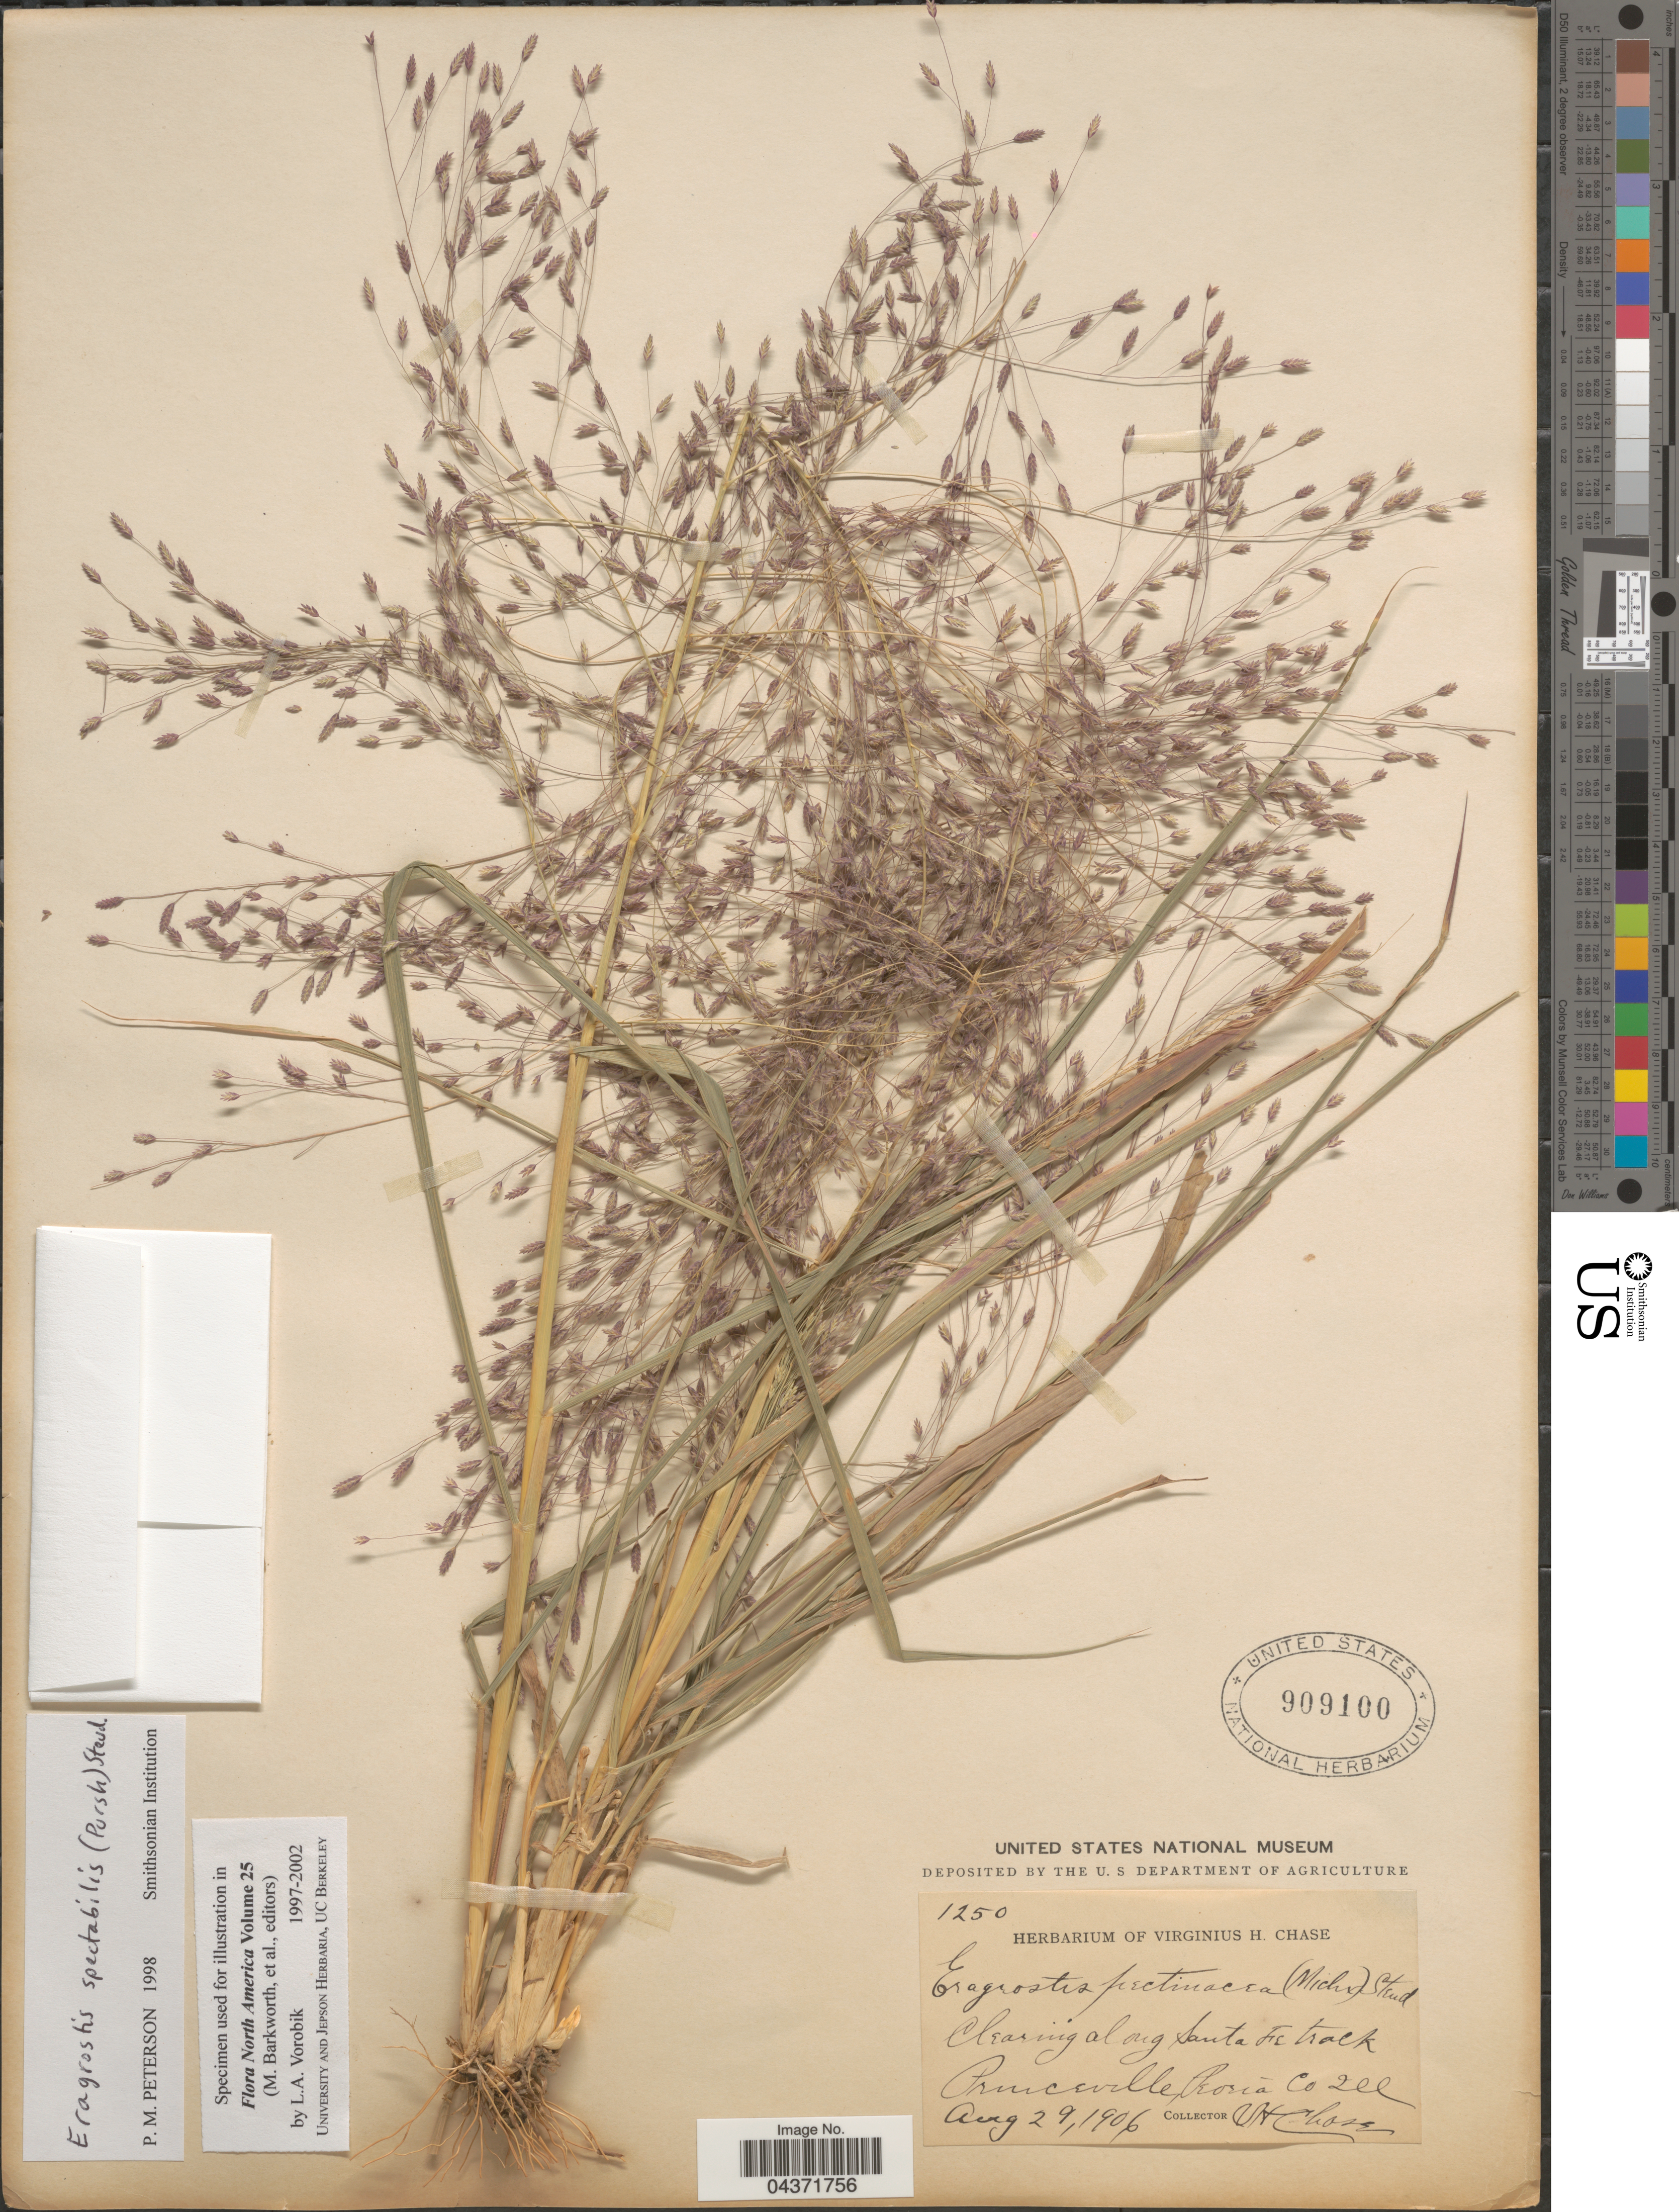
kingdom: Plantae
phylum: Tracheophyta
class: Liliopsida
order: Poales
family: Poaceae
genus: Eragrostis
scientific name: Eragrostis spectabilis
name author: (Pursh) Steud.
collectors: V. H. Chase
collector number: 1250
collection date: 1906-08-29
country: United States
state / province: Illinois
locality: Clearing along Santa Fe track. Princeville Peoria Co.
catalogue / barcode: US 909100